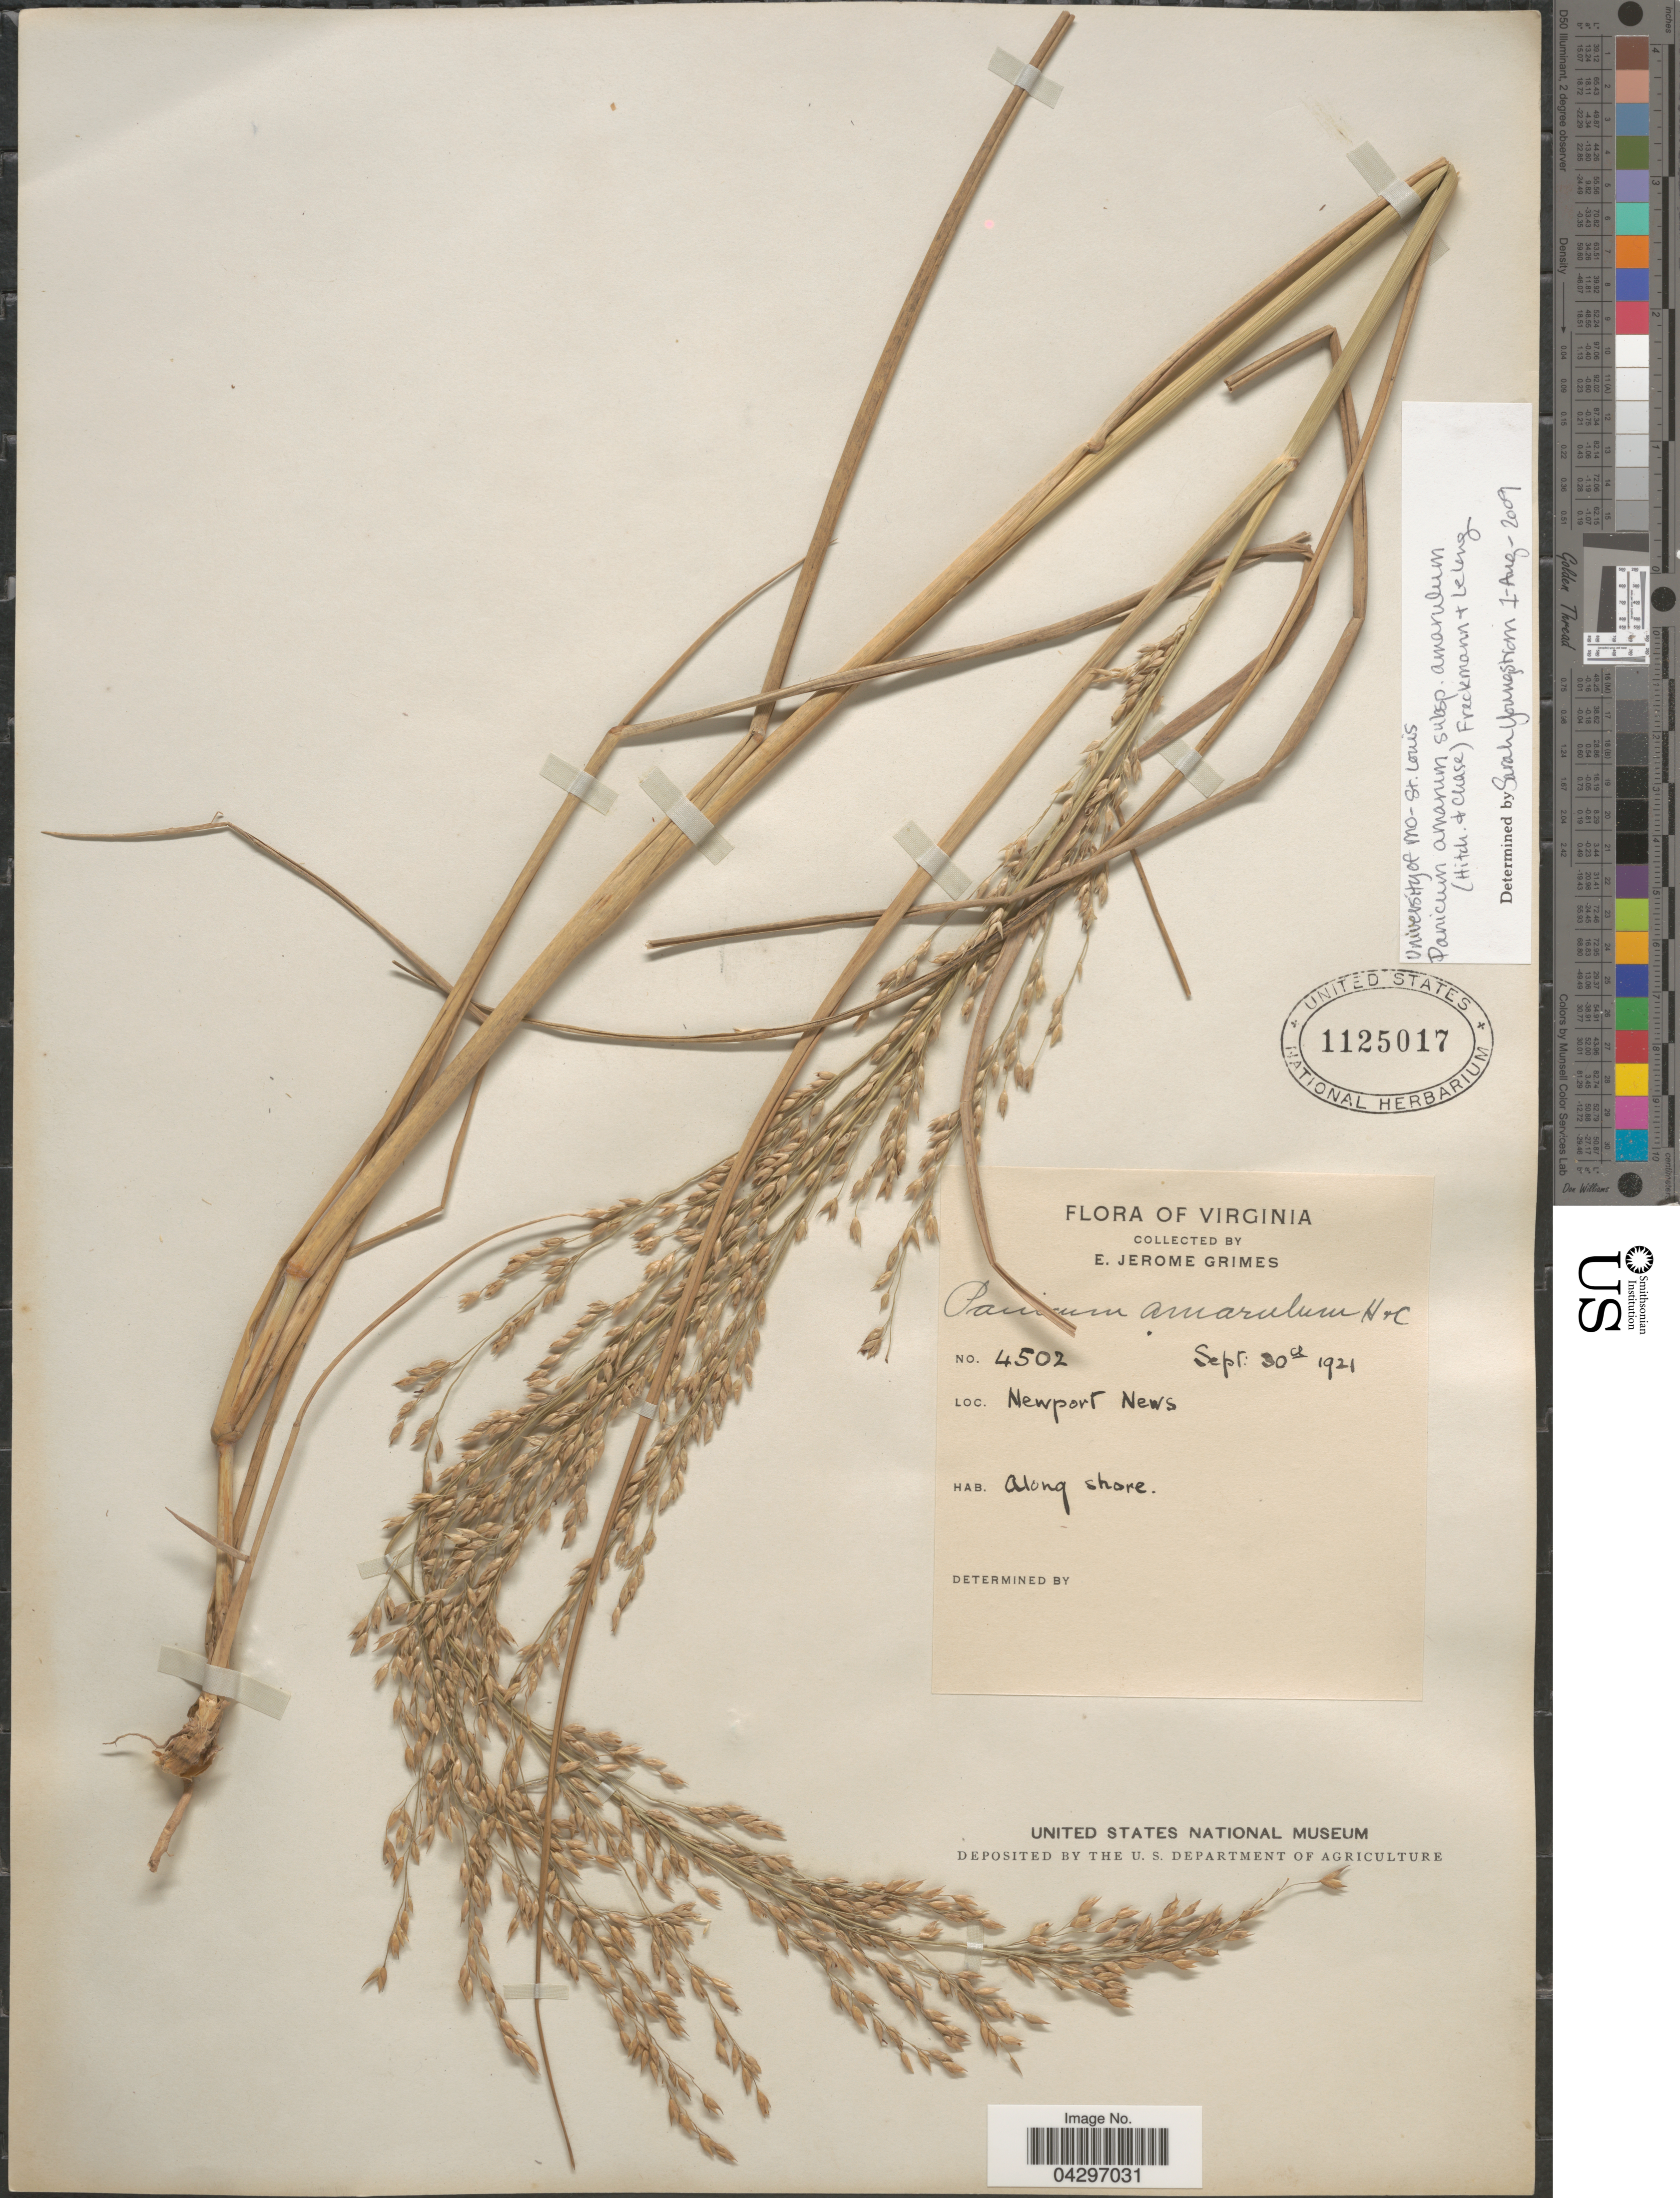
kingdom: Plantae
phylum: Tracheophyta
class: Liliopsida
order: Poales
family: Poaceae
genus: Panicum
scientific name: Panicum amarum var. amarulum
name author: (Hitchc. & Chase) Freckmann & Lelong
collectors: E. J. Grimes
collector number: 4502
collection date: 1921-09-30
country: United States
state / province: Virginia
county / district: City of Newport News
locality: Newport News. Along shore.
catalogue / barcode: US 1125017